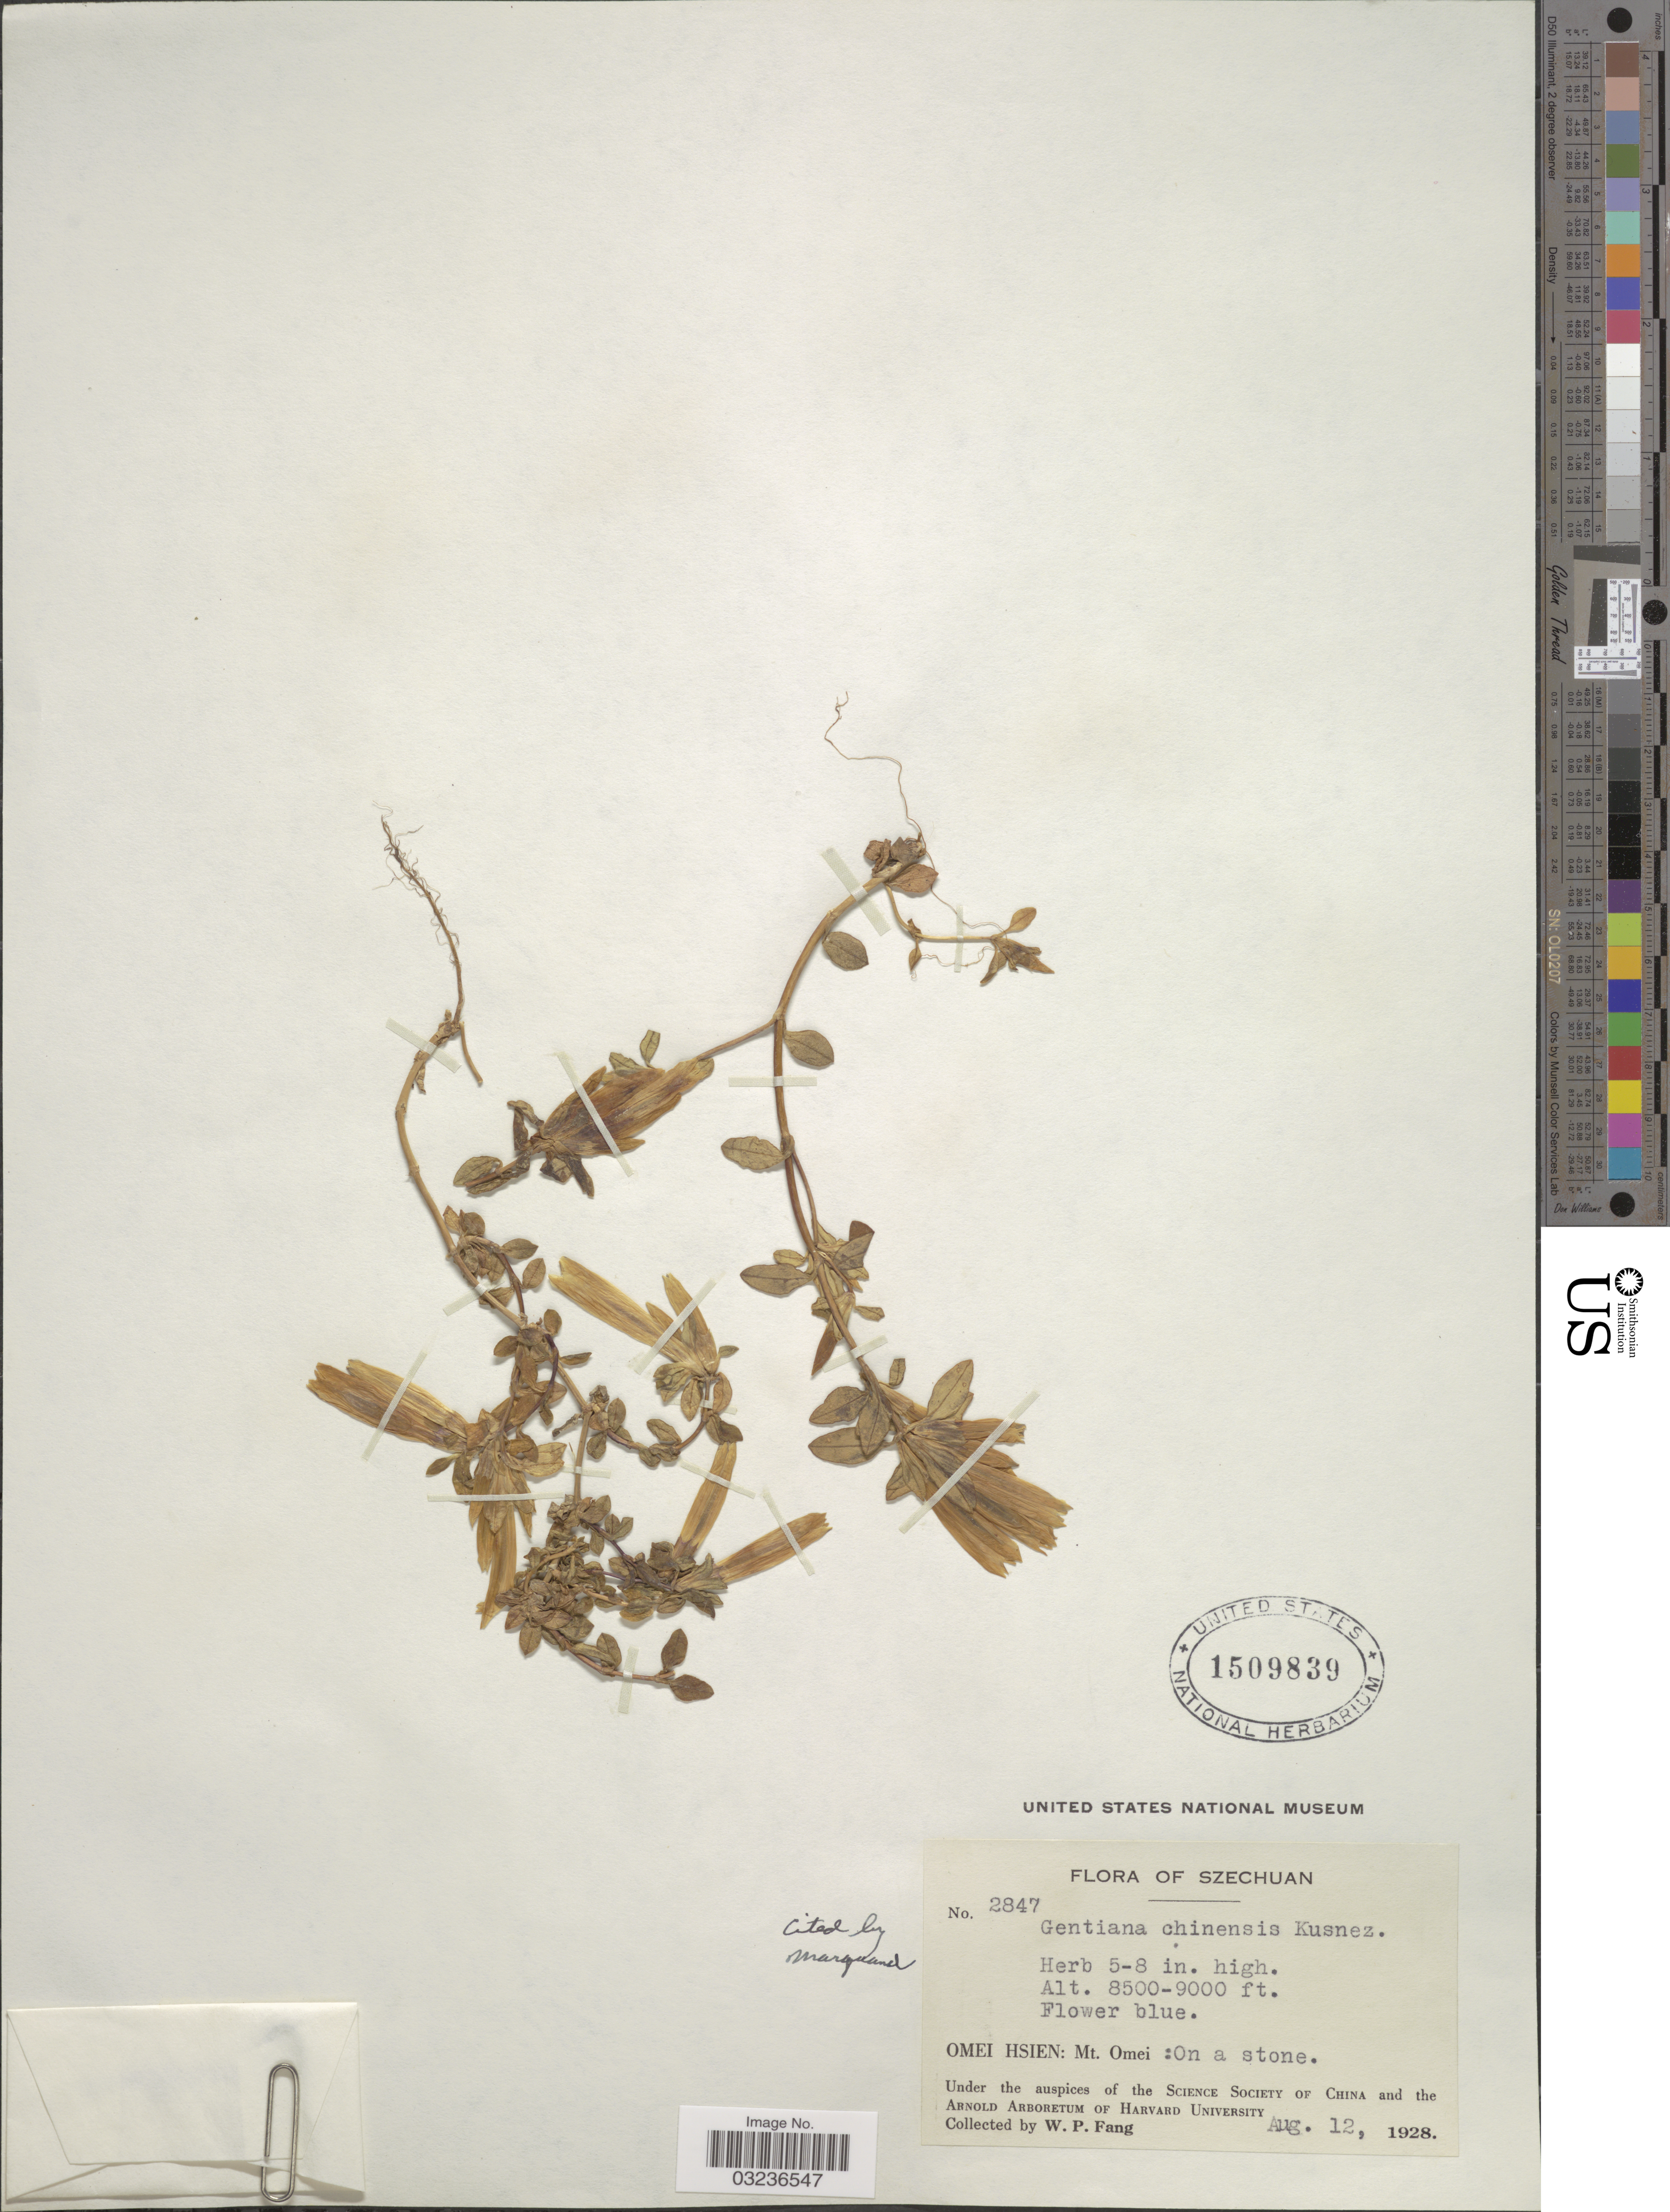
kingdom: Plantae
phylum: Tracheophyta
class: Magnoliopsida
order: Gentianales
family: Gentianaceae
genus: Gentiana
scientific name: Gentiana chinensis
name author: Kusn.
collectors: W. P. Fang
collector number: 2847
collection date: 1928-08-12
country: China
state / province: Sichuan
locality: Szechuan. Omei Hsien: Mt. Omei: On a stone.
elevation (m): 2591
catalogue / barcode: US 1509839